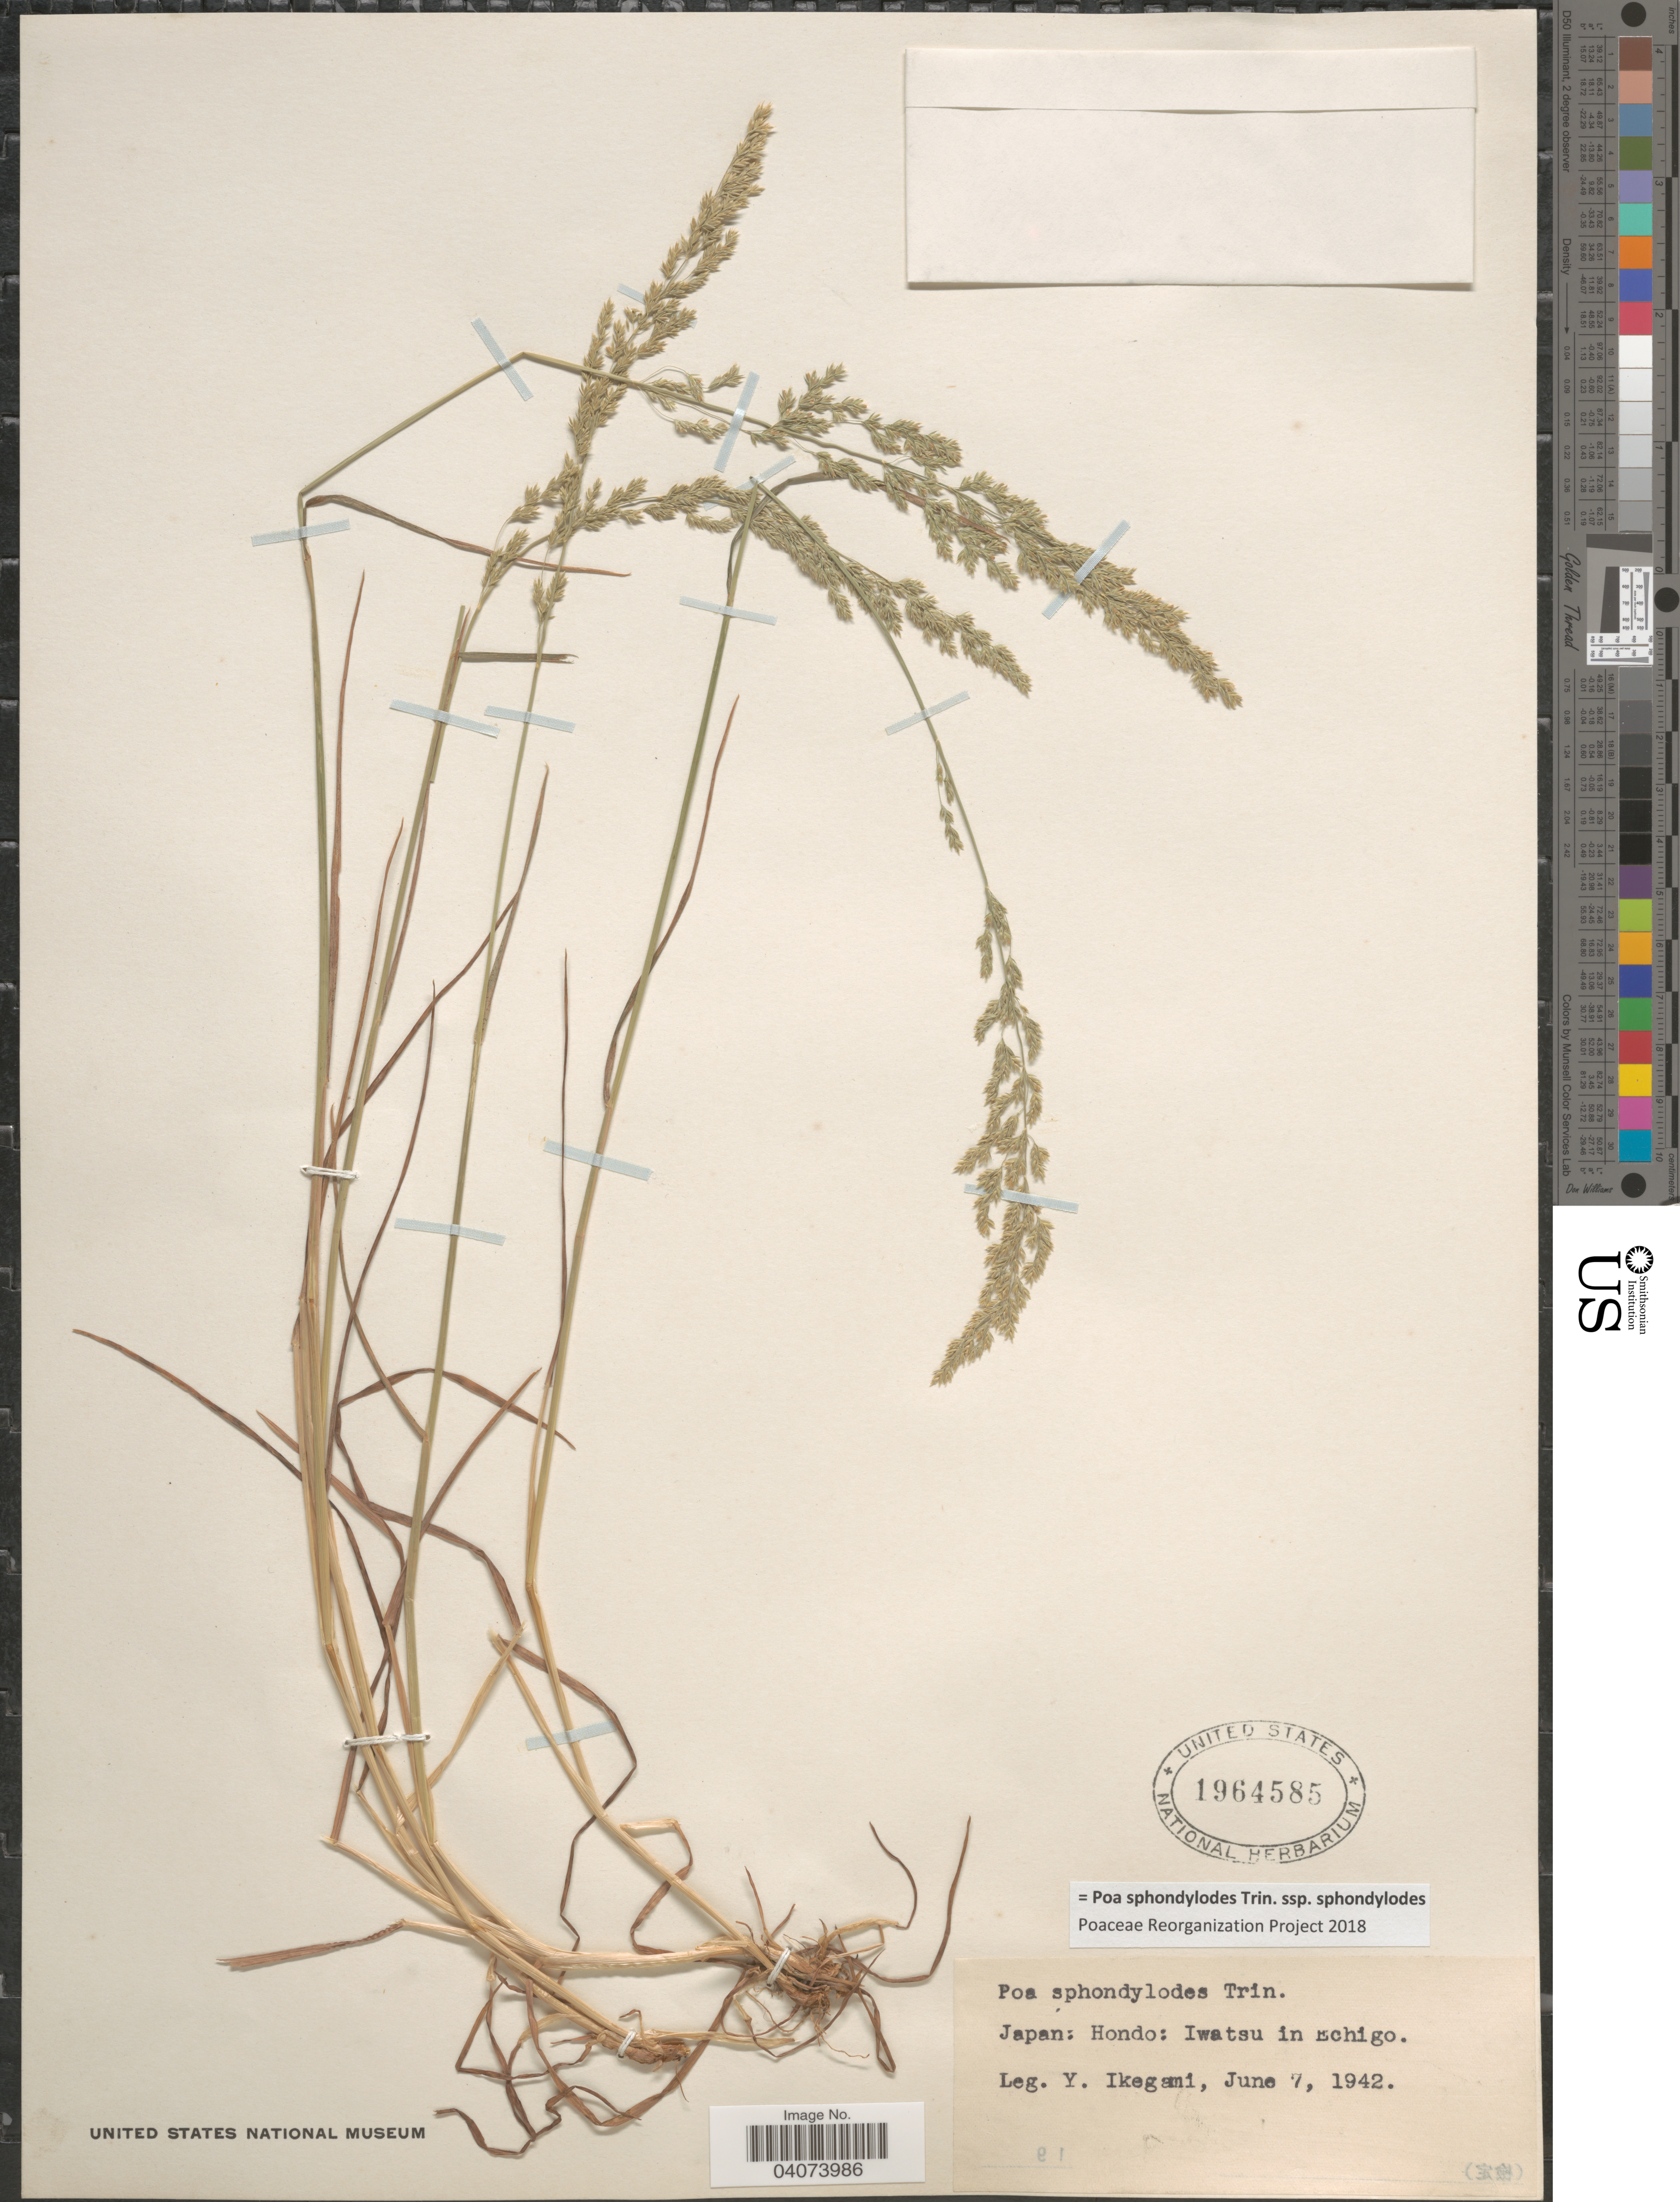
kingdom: Plantae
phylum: Tracheophyta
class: Liliopsida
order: Poales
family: Poaceae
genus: Poa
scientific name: Poa sphondylodes subsp. sphondylodes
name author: Trin.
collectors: Y. Ikegami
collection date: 1942-06-07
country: Japan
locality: Hondo: Iwatsu in Echigo.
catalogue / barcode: US 1964585